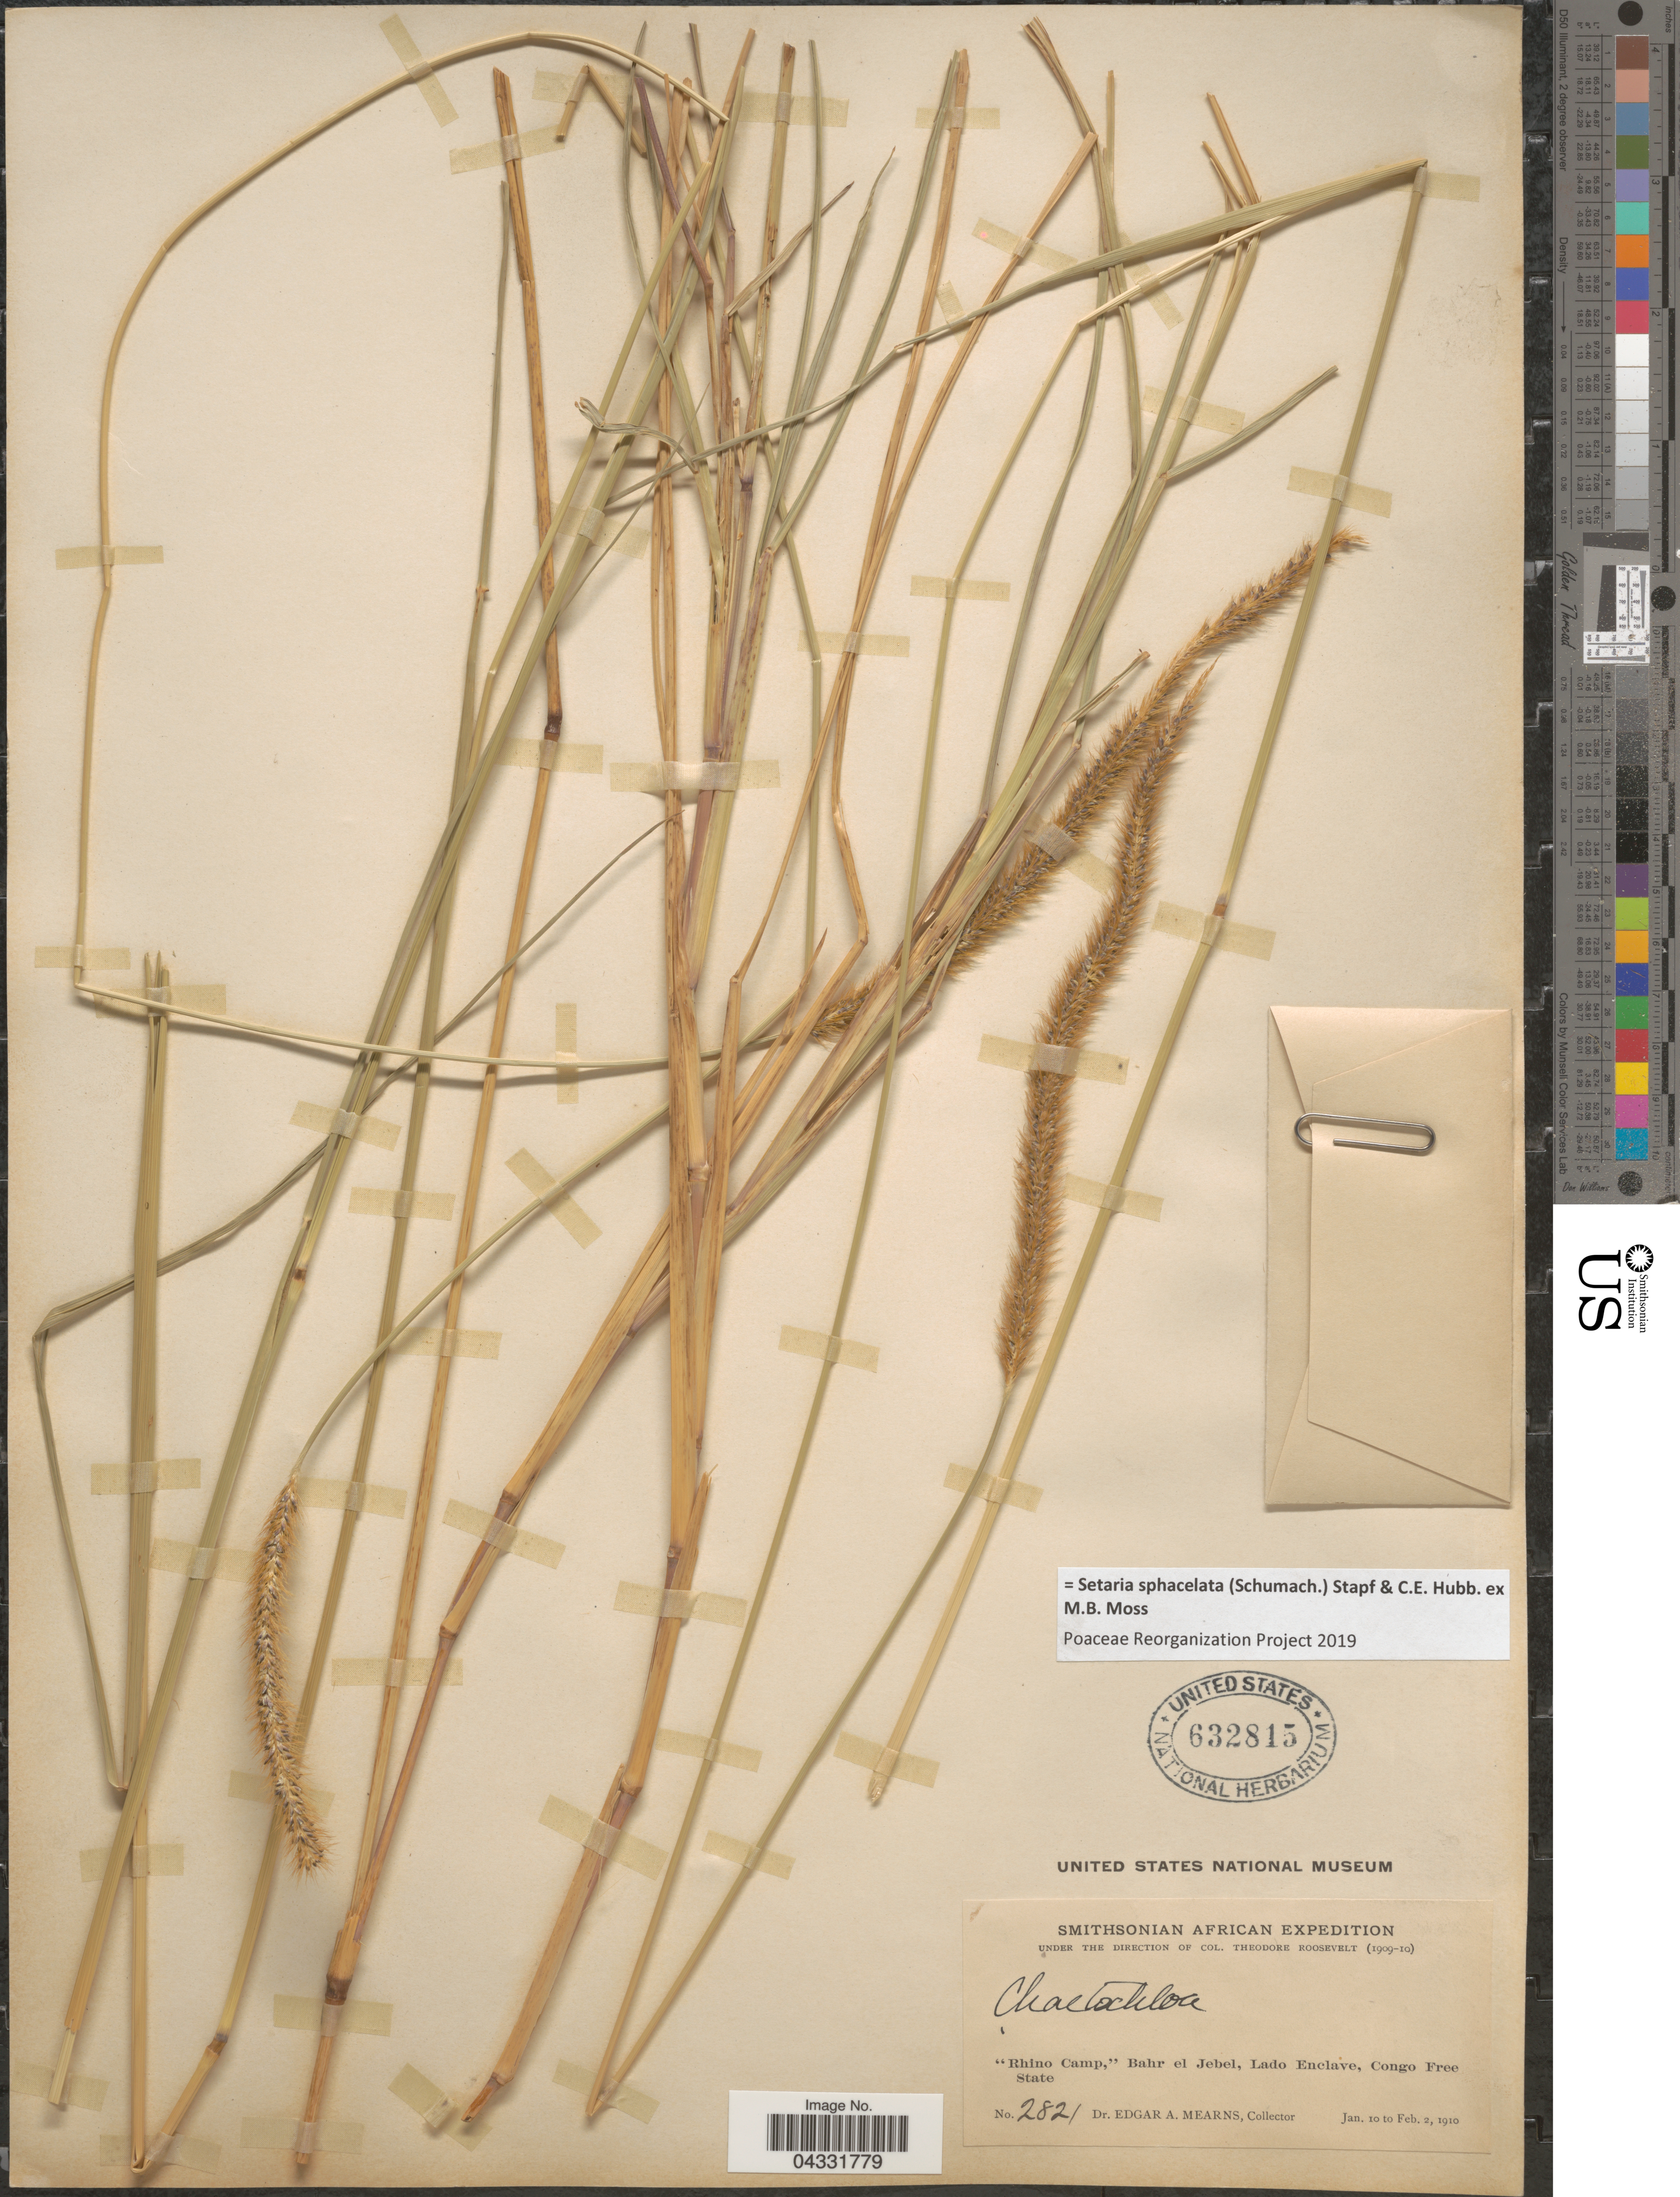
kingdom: Plantae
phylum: Tracheophyta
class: Liliopsida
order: Poales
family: Poaceae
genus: Setaria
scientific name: Setaria sphacelata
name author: (Schumach.) Stapf & Hubb. ex Moss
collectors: E. A. Mearns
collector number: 2821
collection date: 1910-01-10/1910-02-02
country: South Sudan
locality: Smithsonian African Expedition. "Rhino Camp," Bahr el Jebel, Lado Enclave, Congo Free State.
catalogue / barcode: US 632815